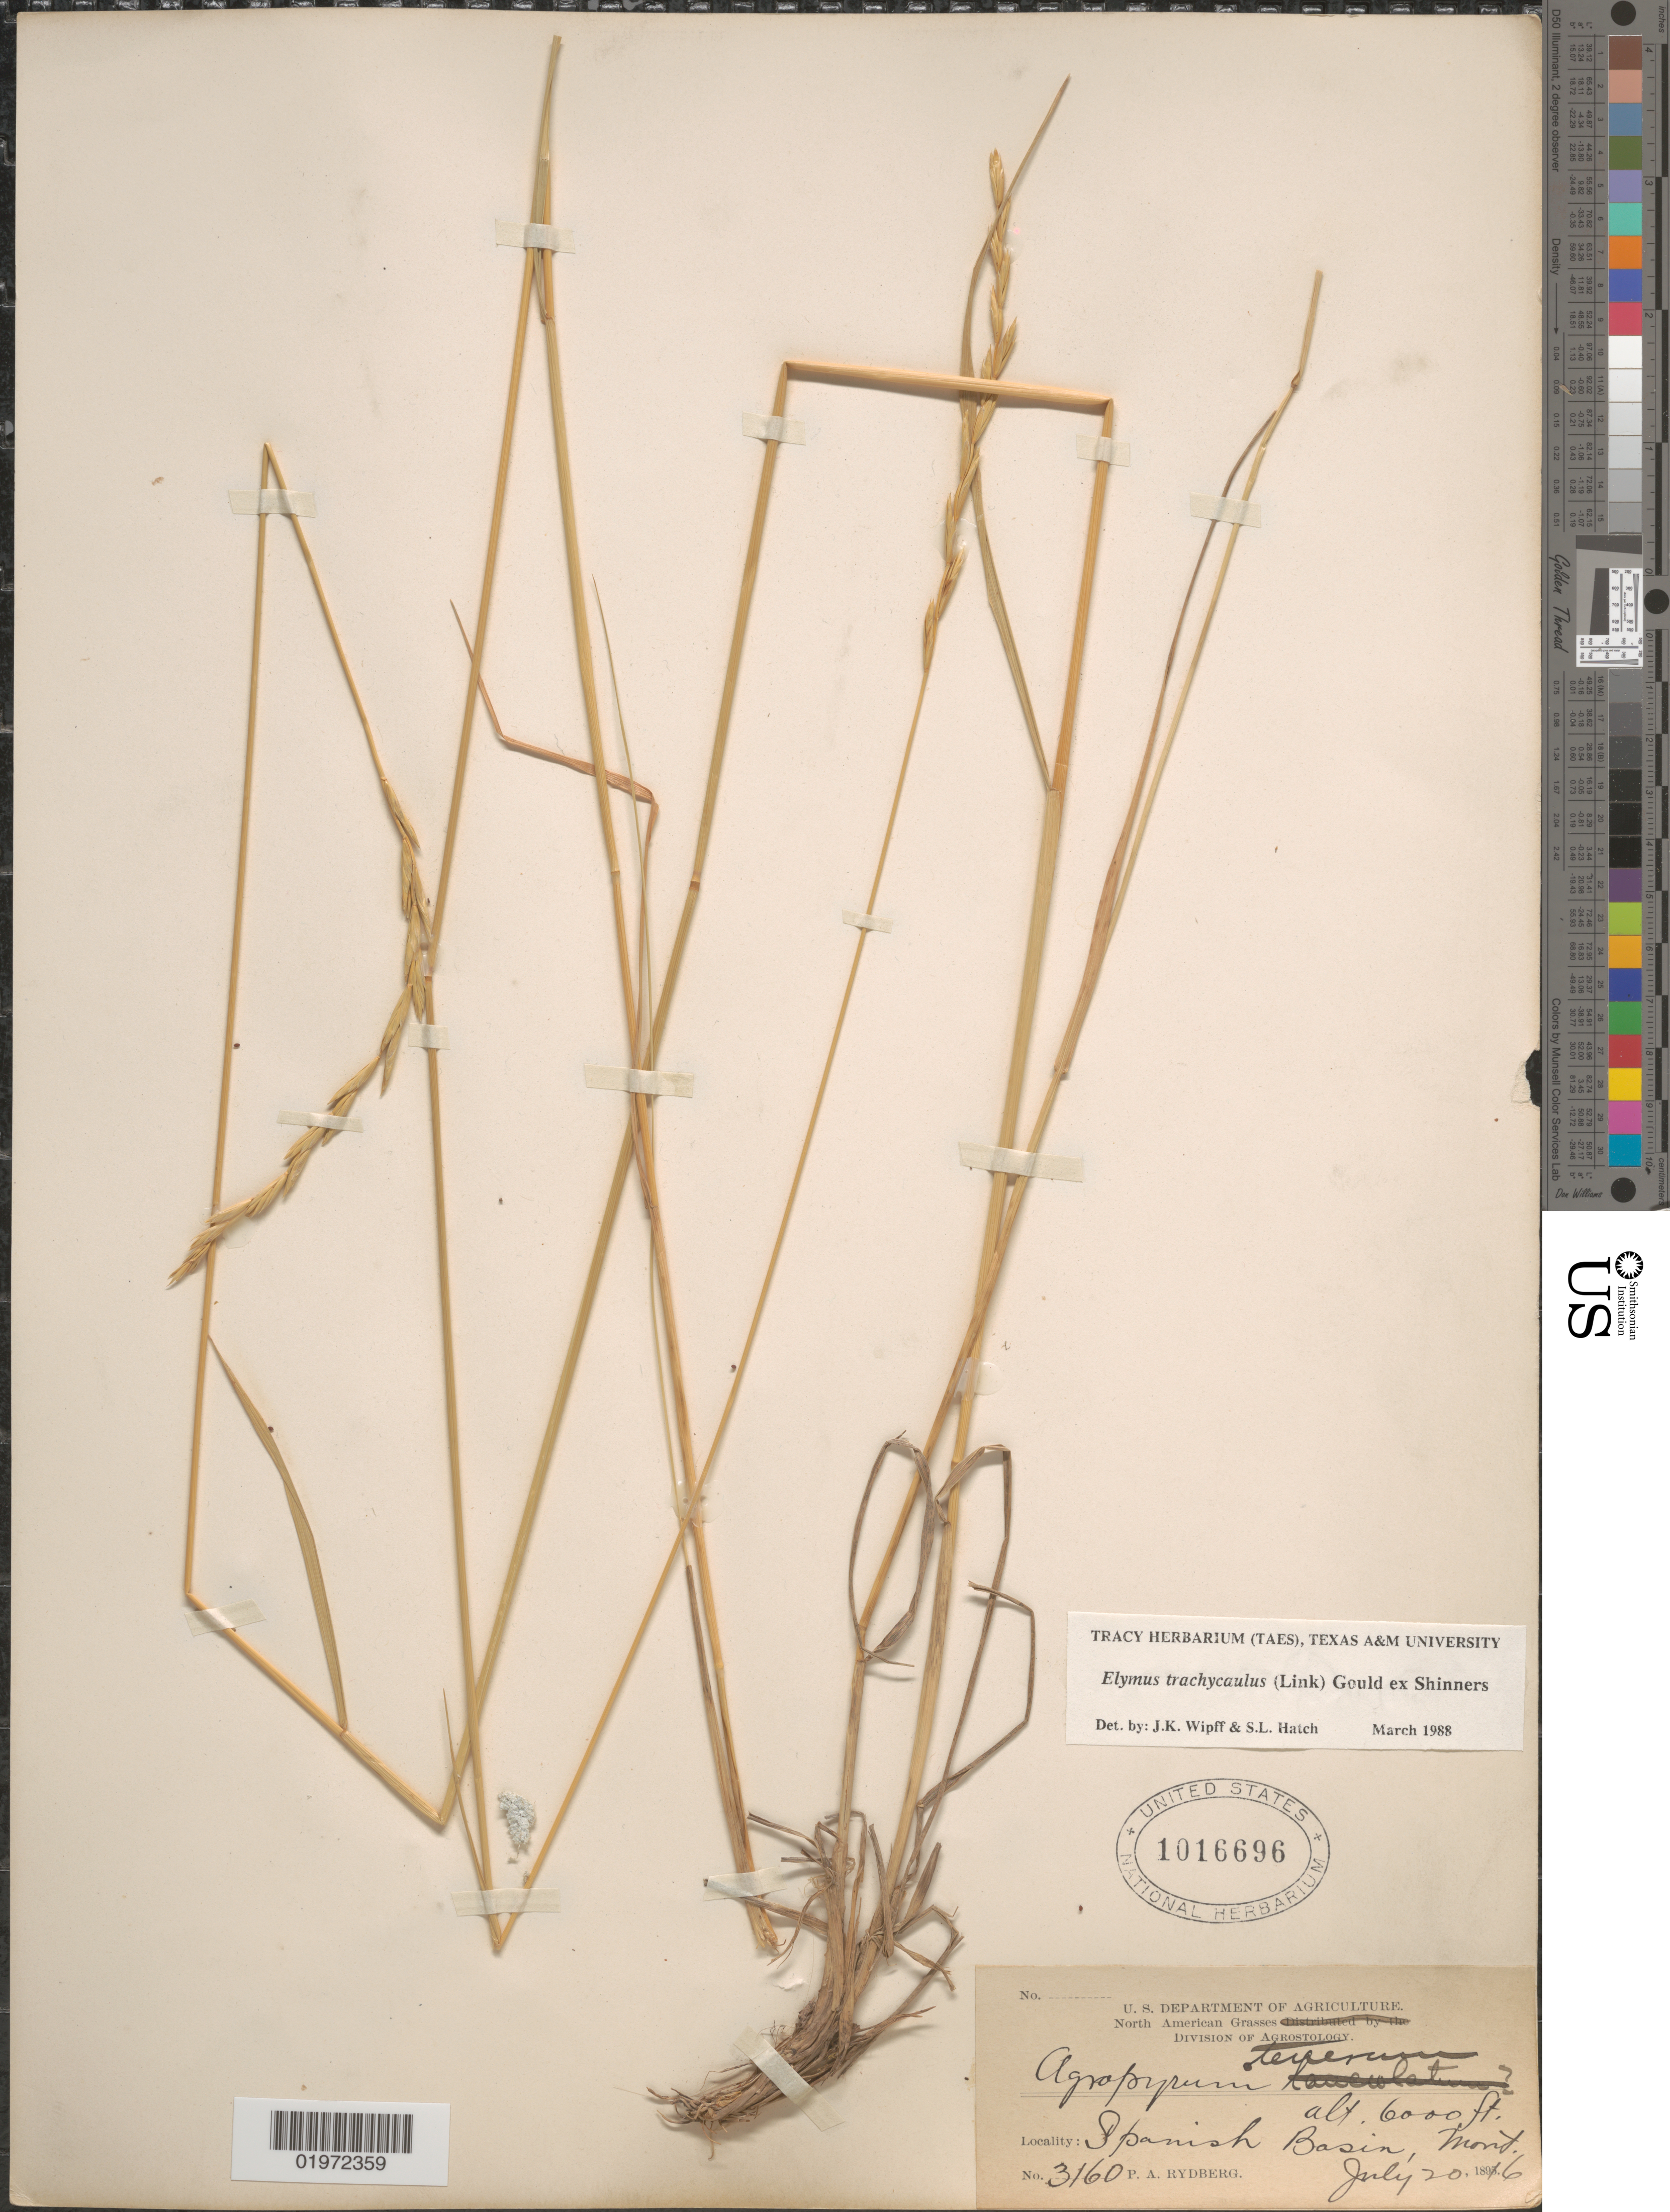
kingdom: Plantae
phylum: Tracheophyta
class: Liliopsida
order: Poales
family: Poaceae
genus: Elymus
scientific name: Elymus trachycaulus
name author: (Link) Gould ex Shinners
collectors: P. A. Rydberg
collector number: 3160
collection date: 1896-07-20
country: United States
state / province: Montana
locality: Spanish Basin.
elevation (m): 1829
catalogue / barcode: US 1016696